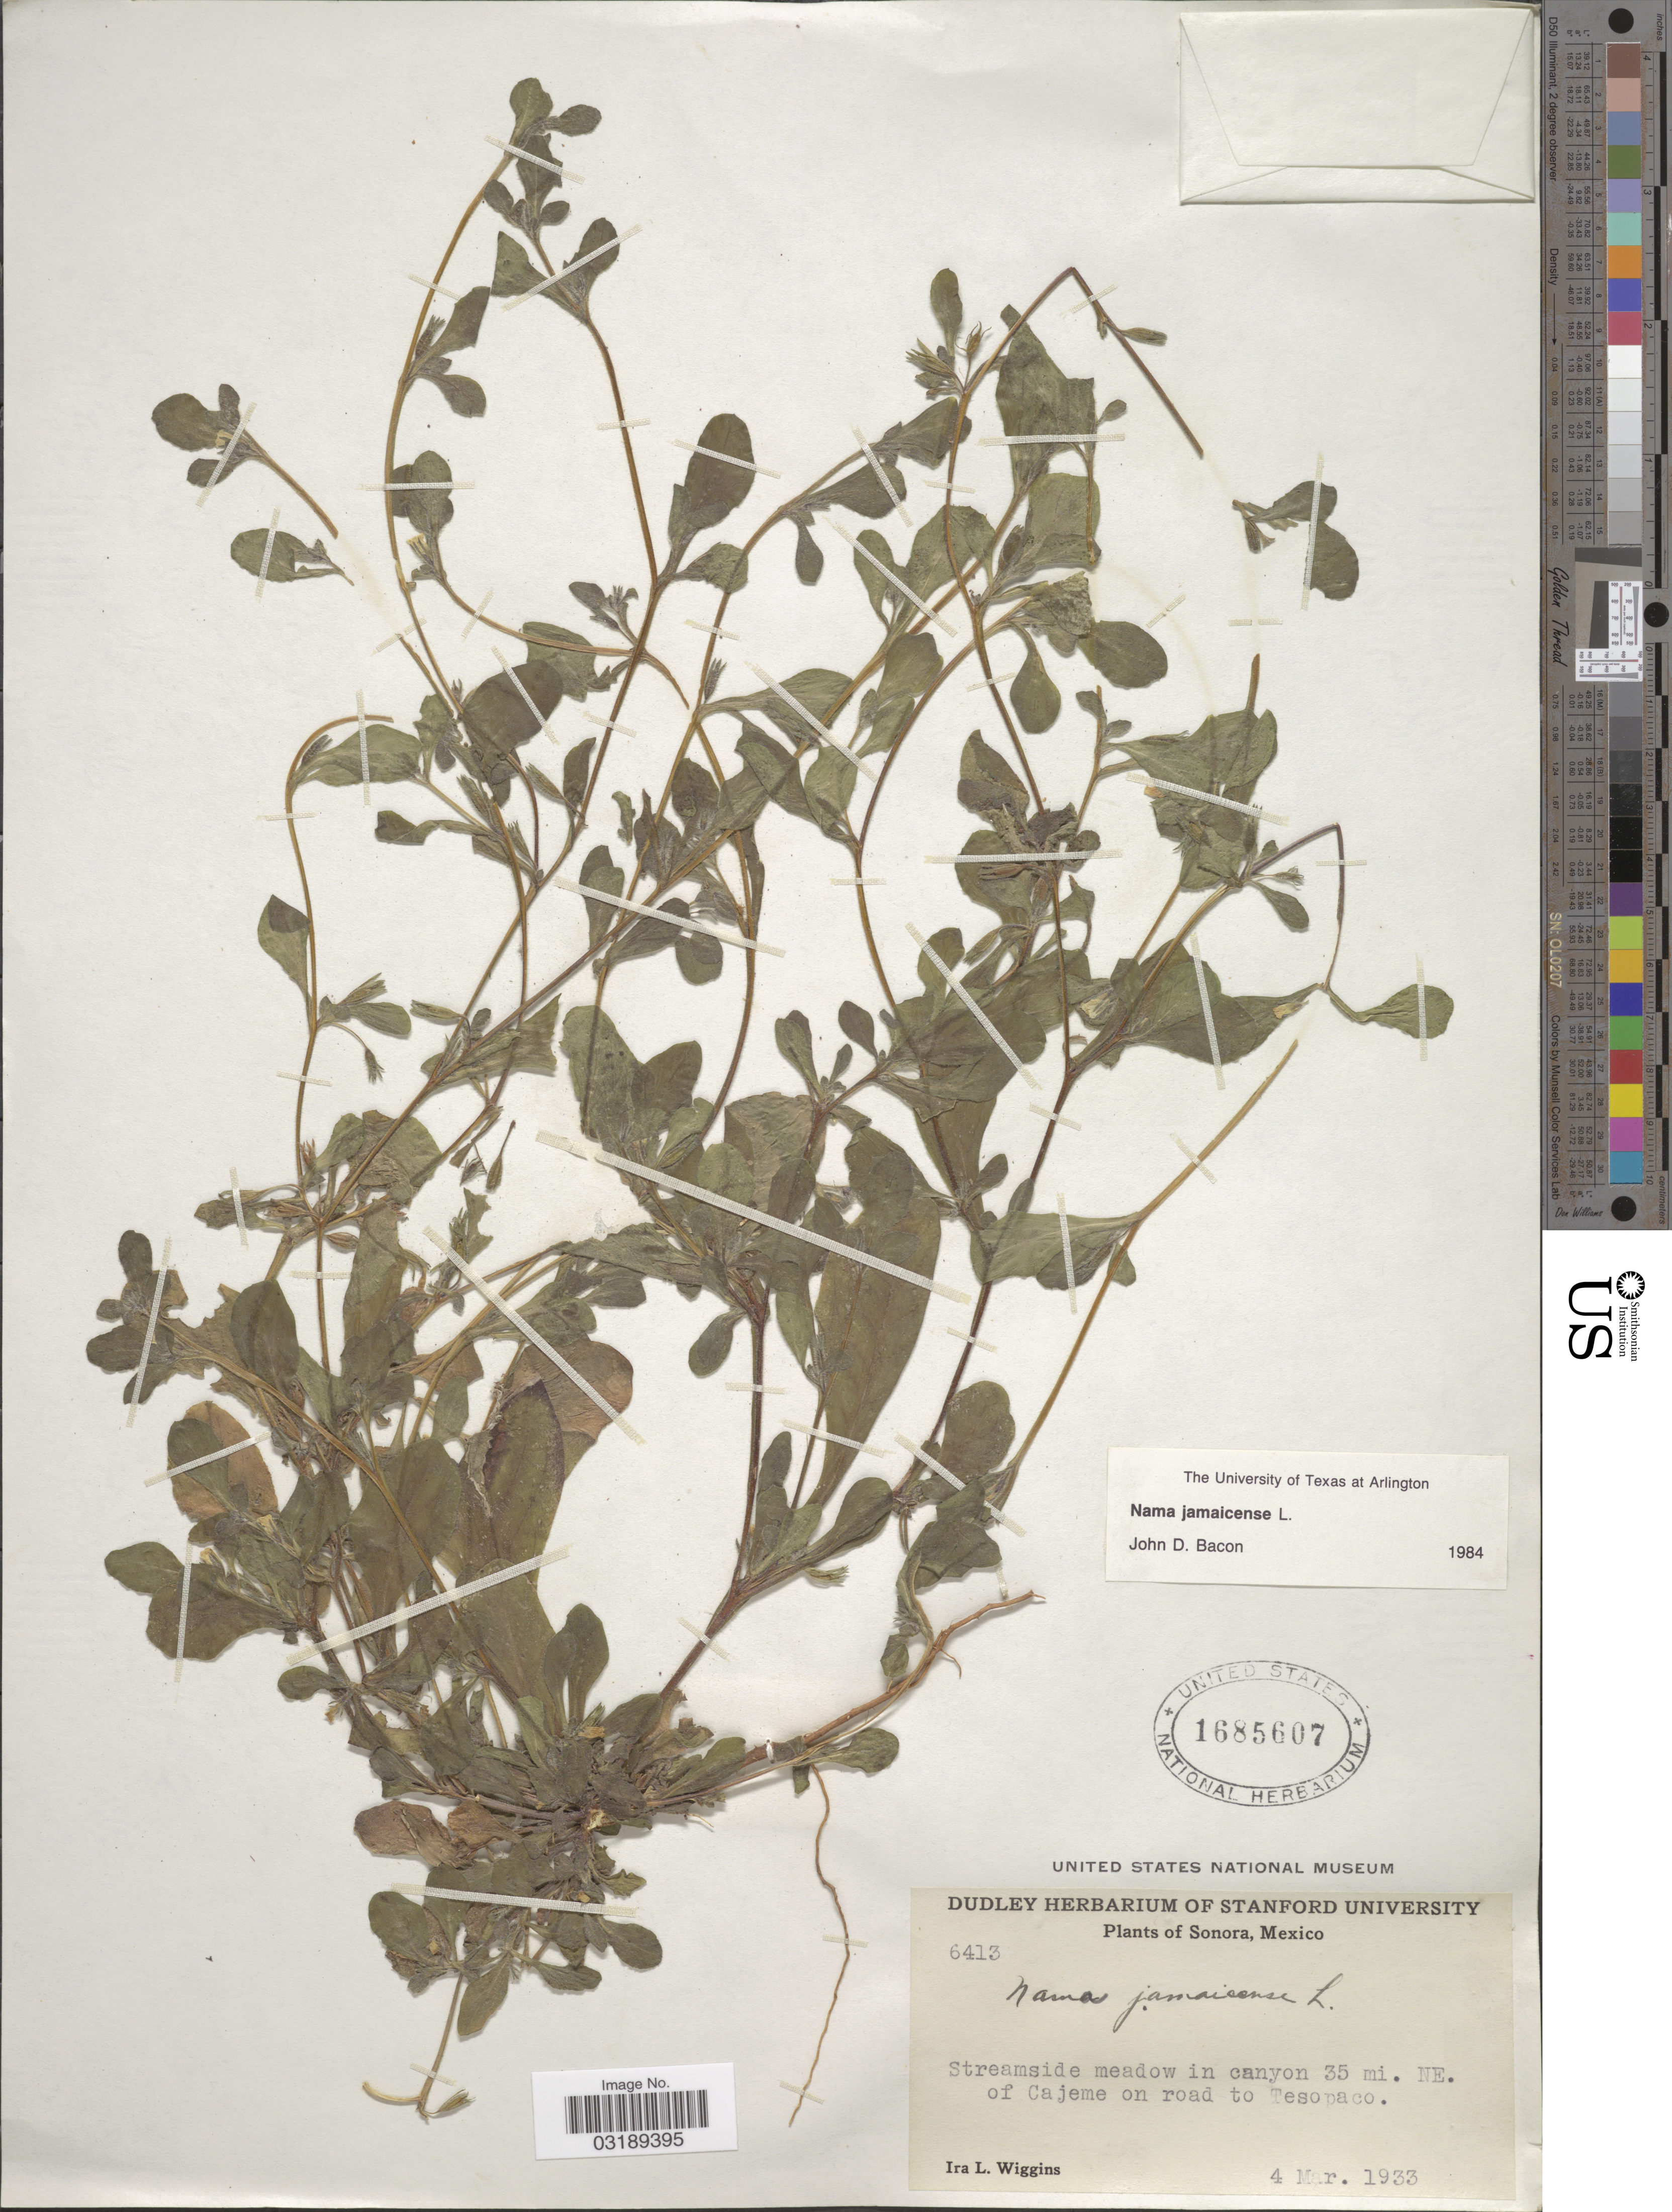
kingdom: Plantae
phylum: Tracheophyta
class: Magnoliopsida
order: Boraginales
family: Namaceae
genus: Nama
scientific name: Nama jamaicensis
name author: L.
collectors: I. L. Wiggins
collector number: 6413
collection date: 1933-03-04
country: Mexico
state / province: Sonora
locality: Streamside meadow in canyon 35 mi. NE. of Cajeme on road to Tesopaco.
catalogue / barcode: US 1685607